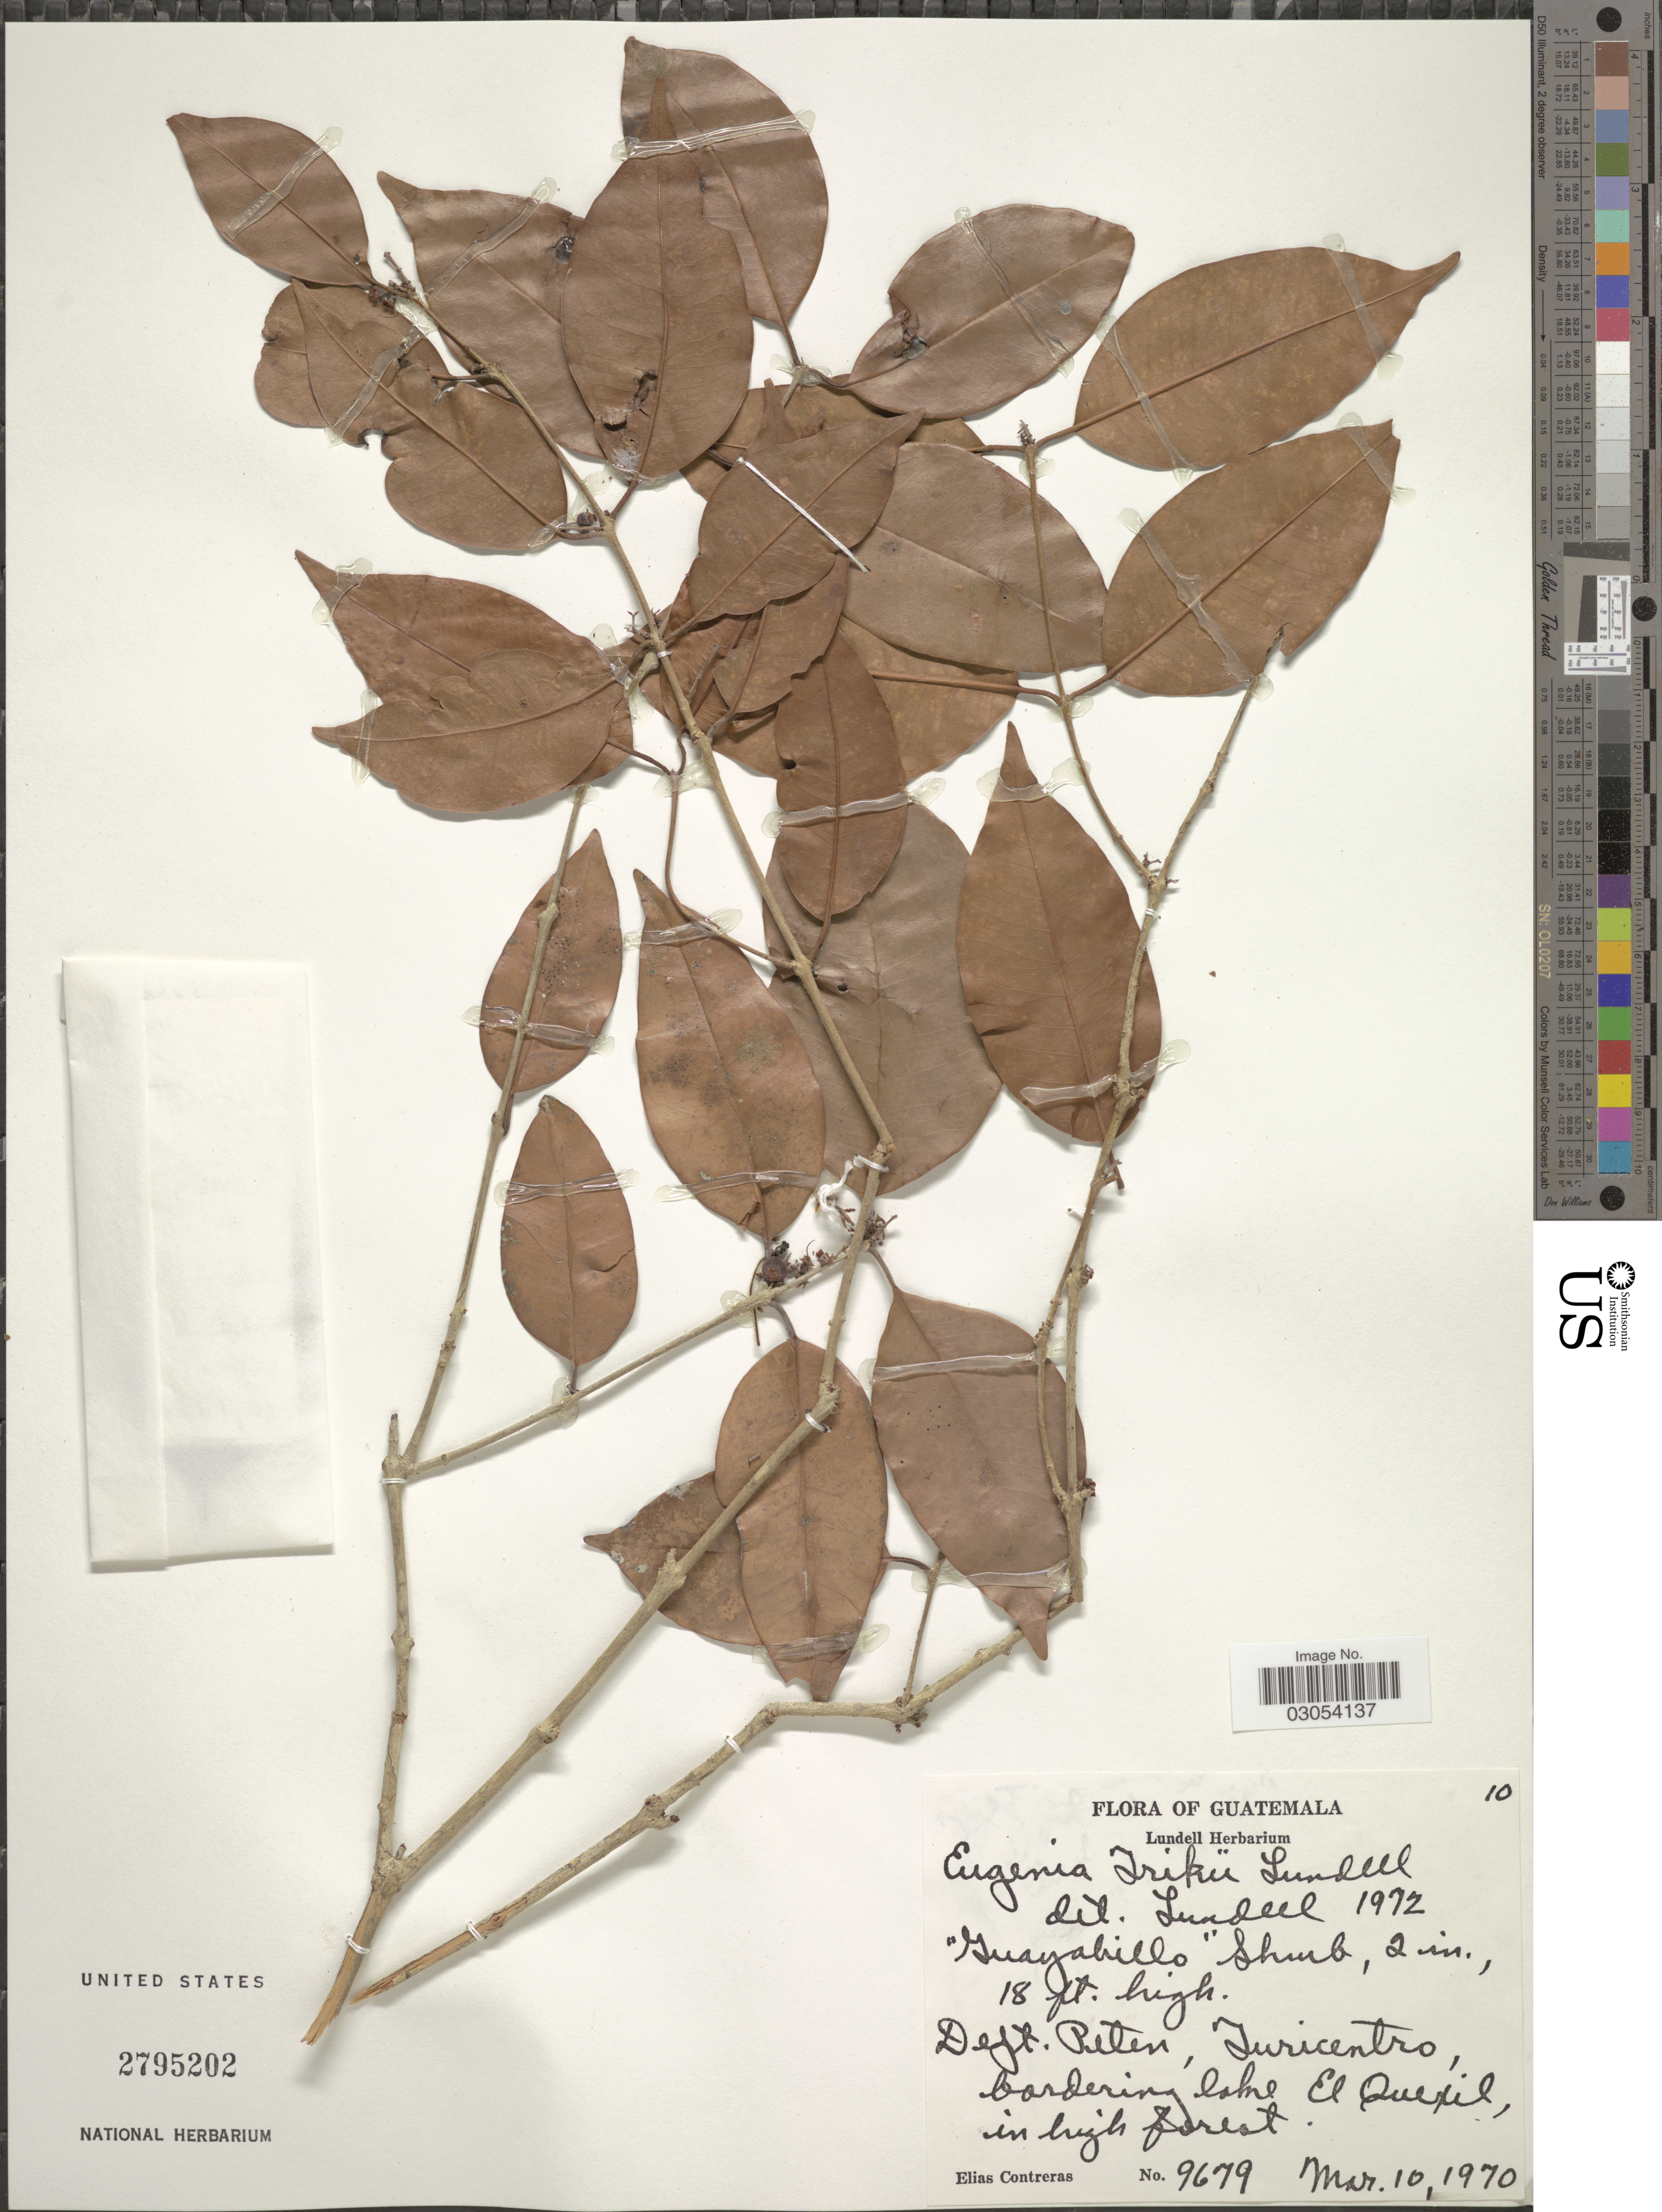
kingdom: Plantae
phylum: Tracheophyta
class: Magnoliopsida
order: Myrtales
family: Myrtaceae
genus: Eugenia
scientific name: Eugenia trikii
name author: Lundell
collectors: E. Contreras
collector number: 9679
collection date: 1970-03-10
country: Guatemala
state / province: El Petén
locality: Dept. Peten, Turicentro, bordering lake El Quexil.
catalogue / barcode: US 2795202